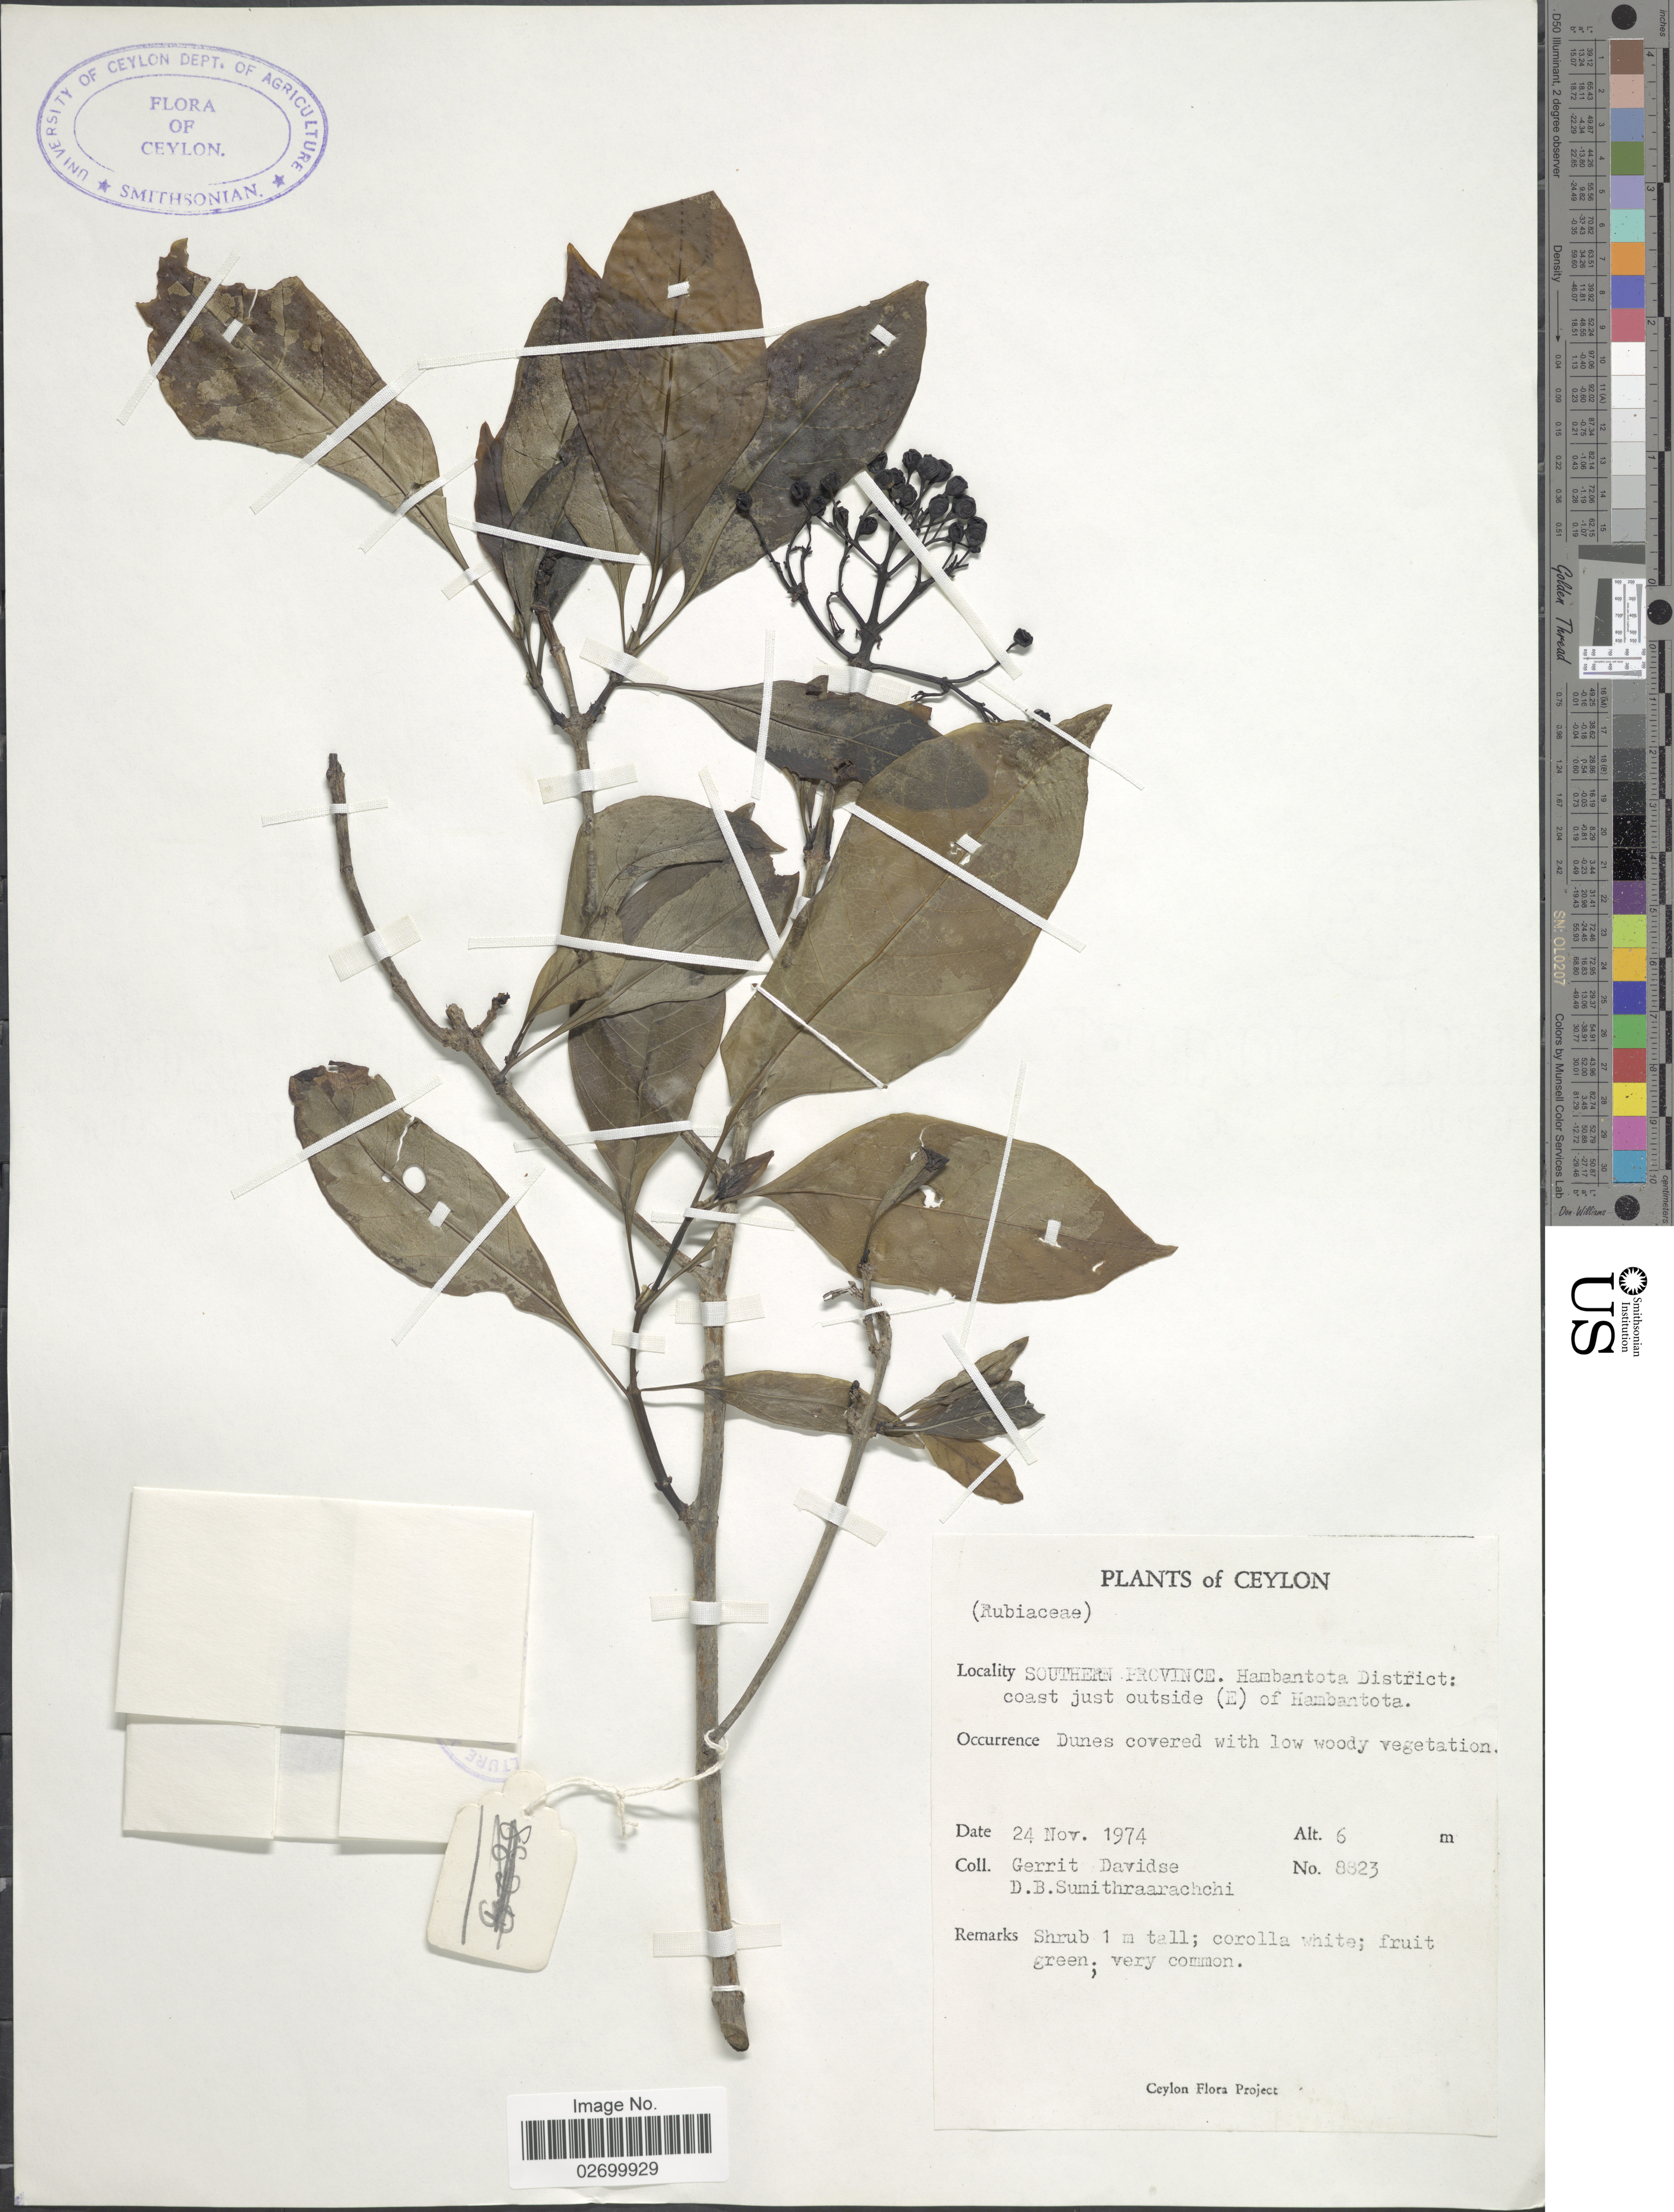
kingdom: Plantae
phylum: Tracheophyta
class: Magnoliopsida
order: Gentianales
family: Rubiaceae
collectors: D. B. Sumithraarachchi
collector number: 8823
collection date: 1974-11-24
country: Sri Lanka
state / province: Southern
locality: Ceylon. Hambantota District: coast just outside (E) of Hambantota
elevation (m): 6